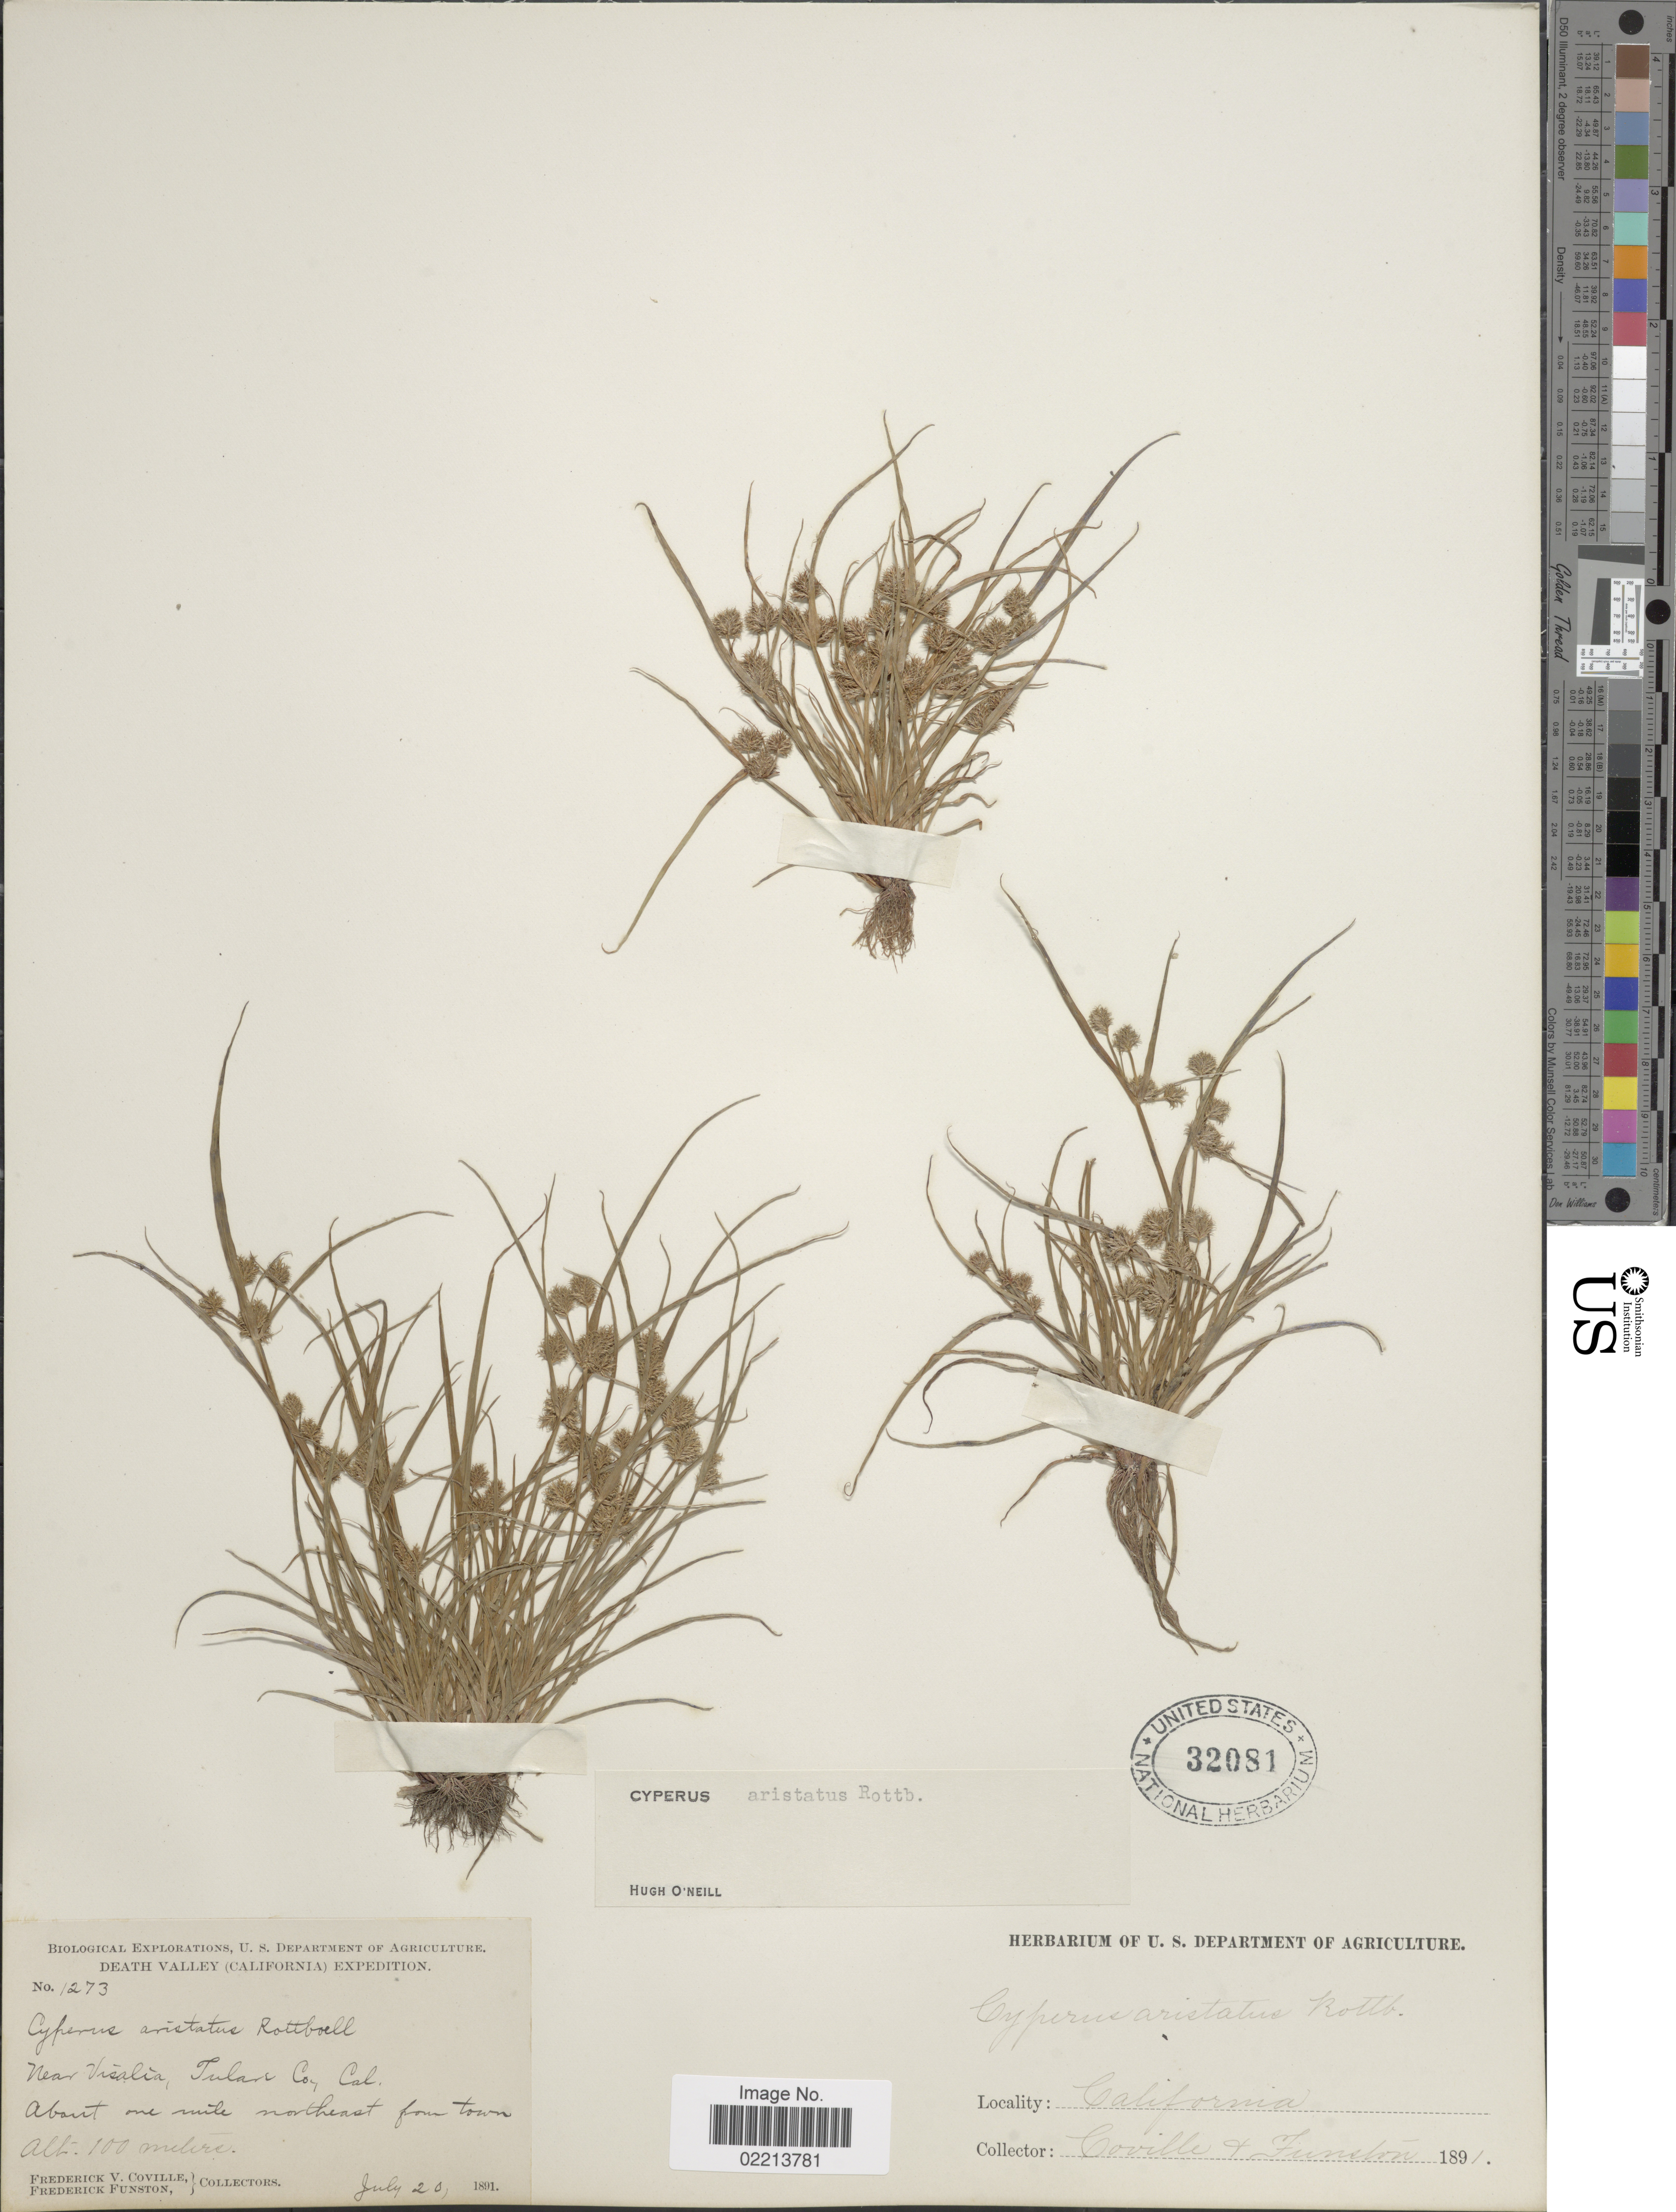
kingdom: Plantae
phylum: Tracheophyta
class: Liliopsida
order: Poales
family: Cyperaceae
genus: Cyperus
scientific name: Cyperus squarrosus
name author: L.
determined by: Strong, Mark T., (BOT), Smithsonian Institution - National Museum of Natural History (UNITED STATES)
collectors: F. V. Coville & F. Funston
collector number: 1273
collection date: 1891-07-20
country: United States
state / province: California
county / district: Tulare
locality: Near Visalia, Tulare Co., about one mile northeast from town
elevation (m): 100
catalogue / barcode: US 32081